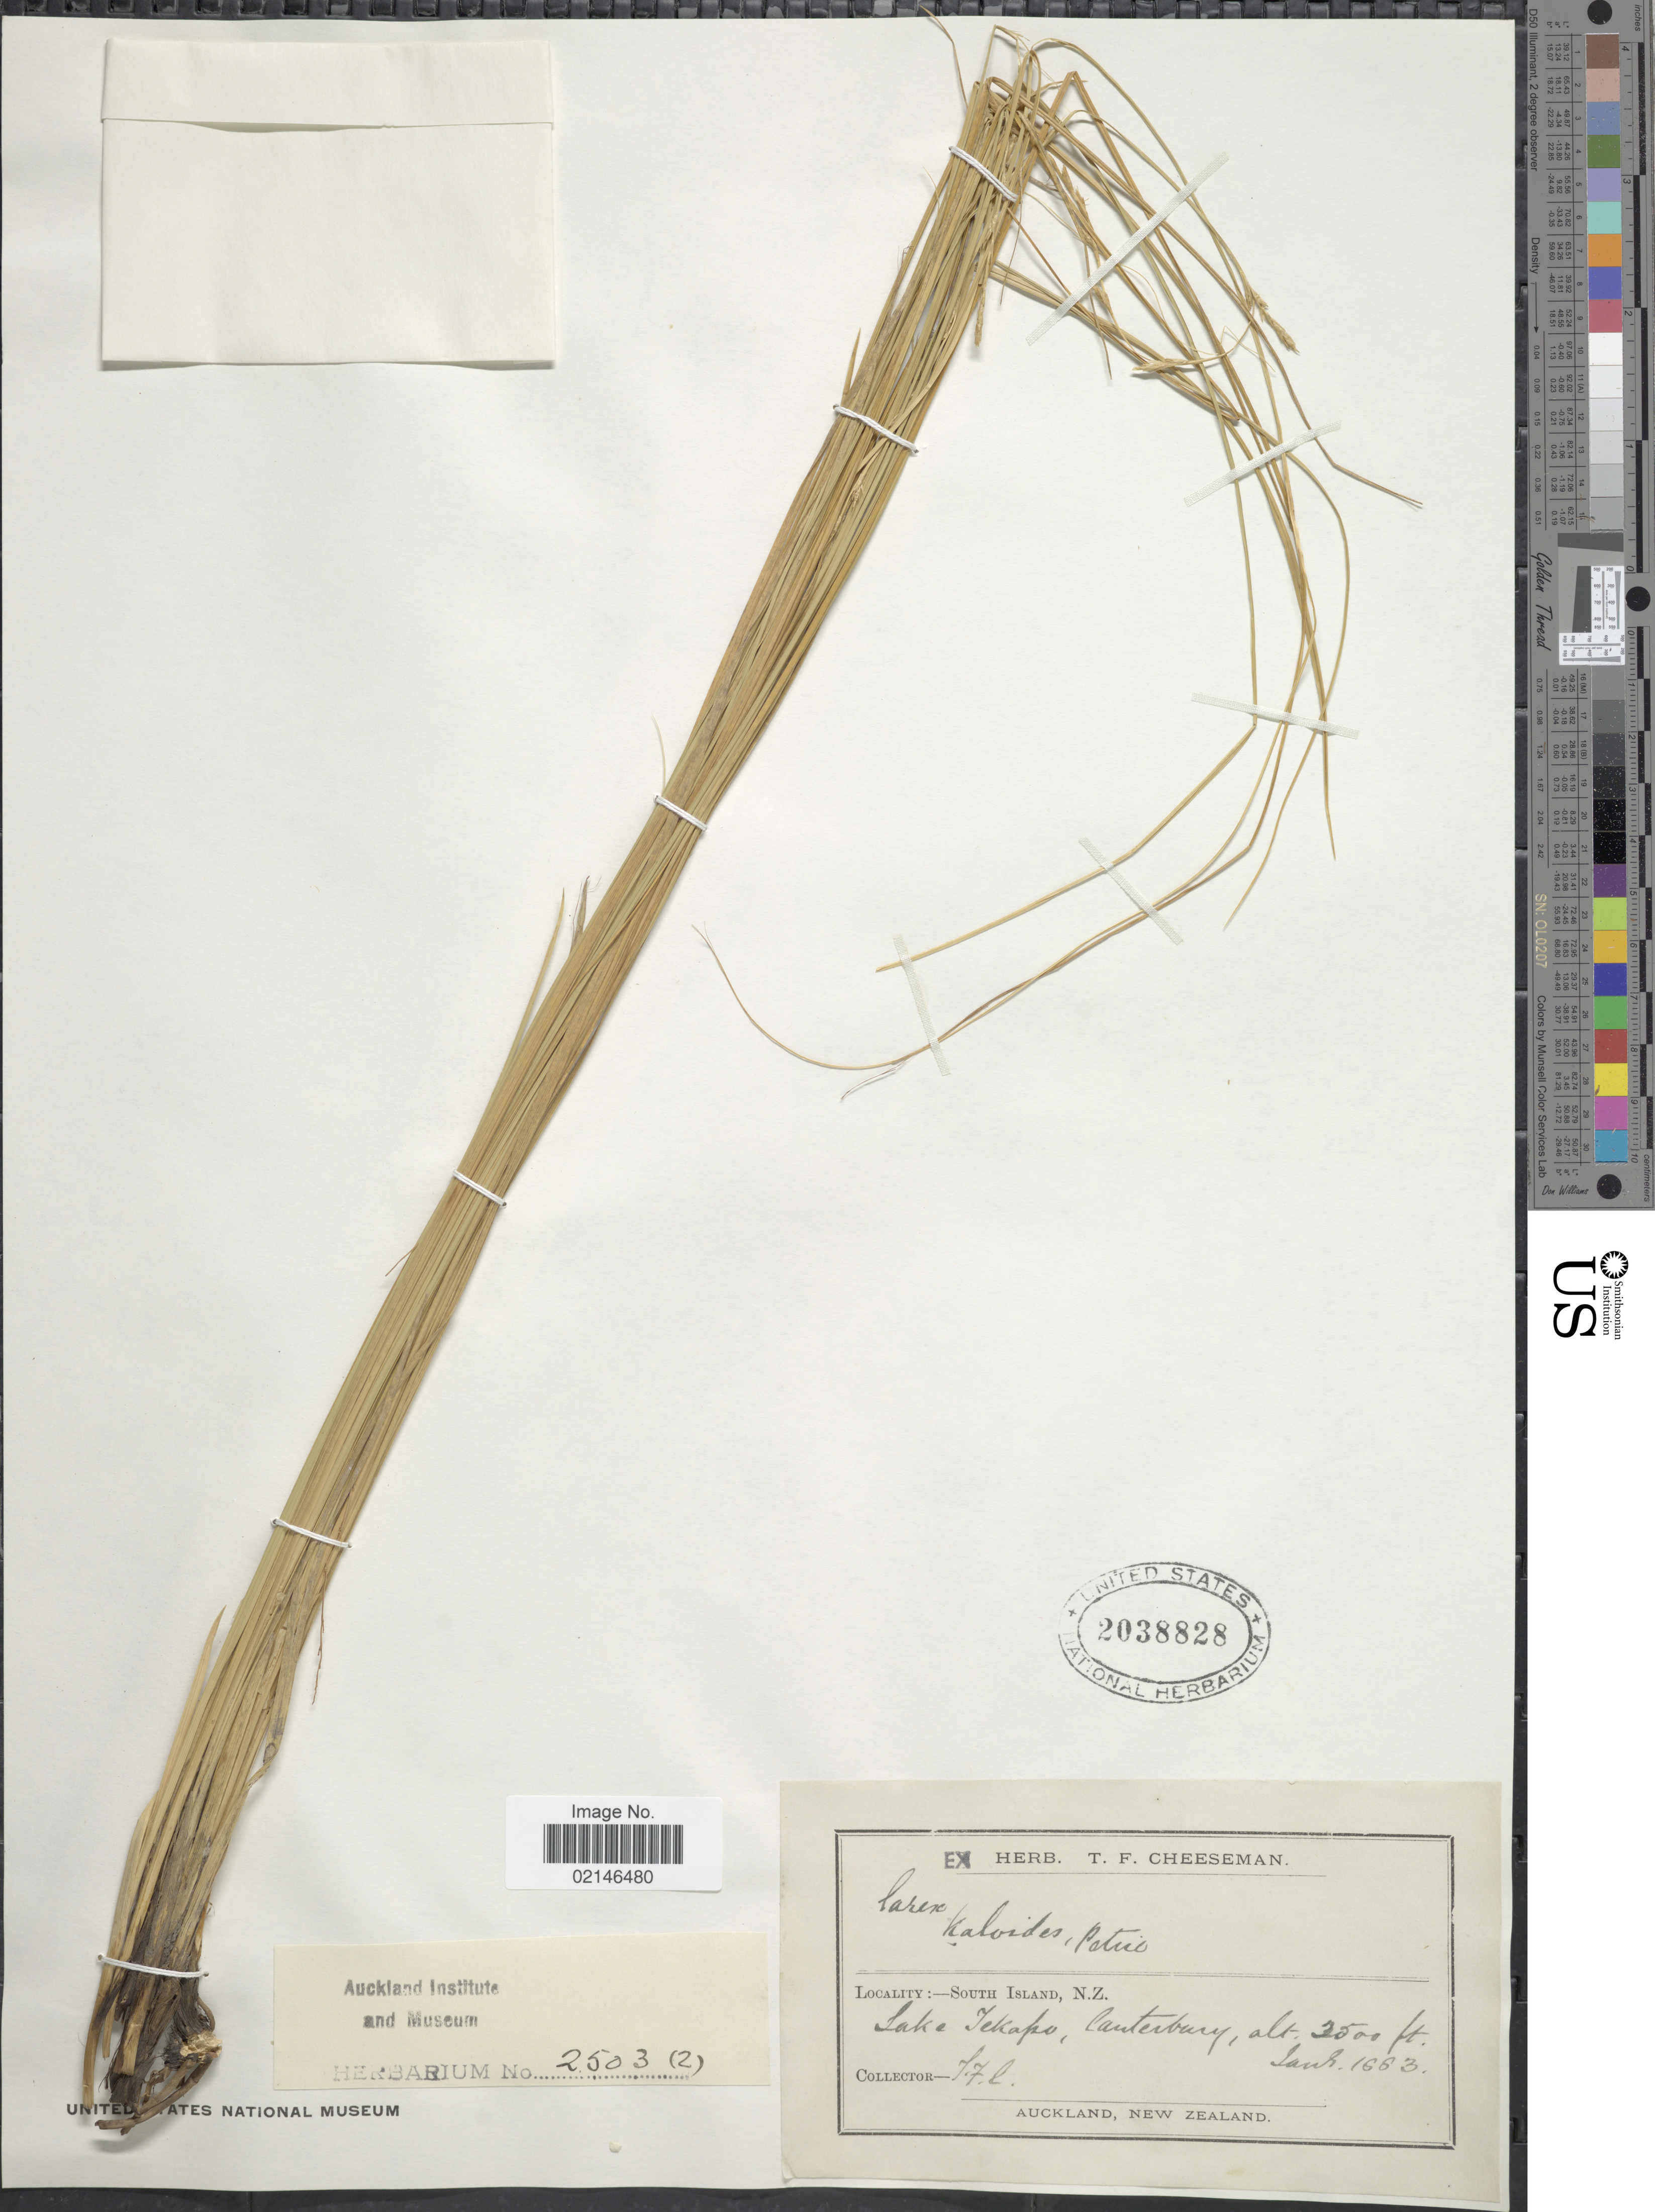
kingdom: Plantae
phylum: Tracheophyta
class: Liliopsida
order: Poales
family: Cyperaceae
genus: Carex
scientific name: Carex kaloides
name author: Petrie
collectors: T. F. Cheeseman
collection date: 1883-01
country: New Zealand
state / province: Canterbury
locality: South Island, Lake Tekapo. Canterbury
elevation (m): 1067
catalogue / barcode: US 2038828